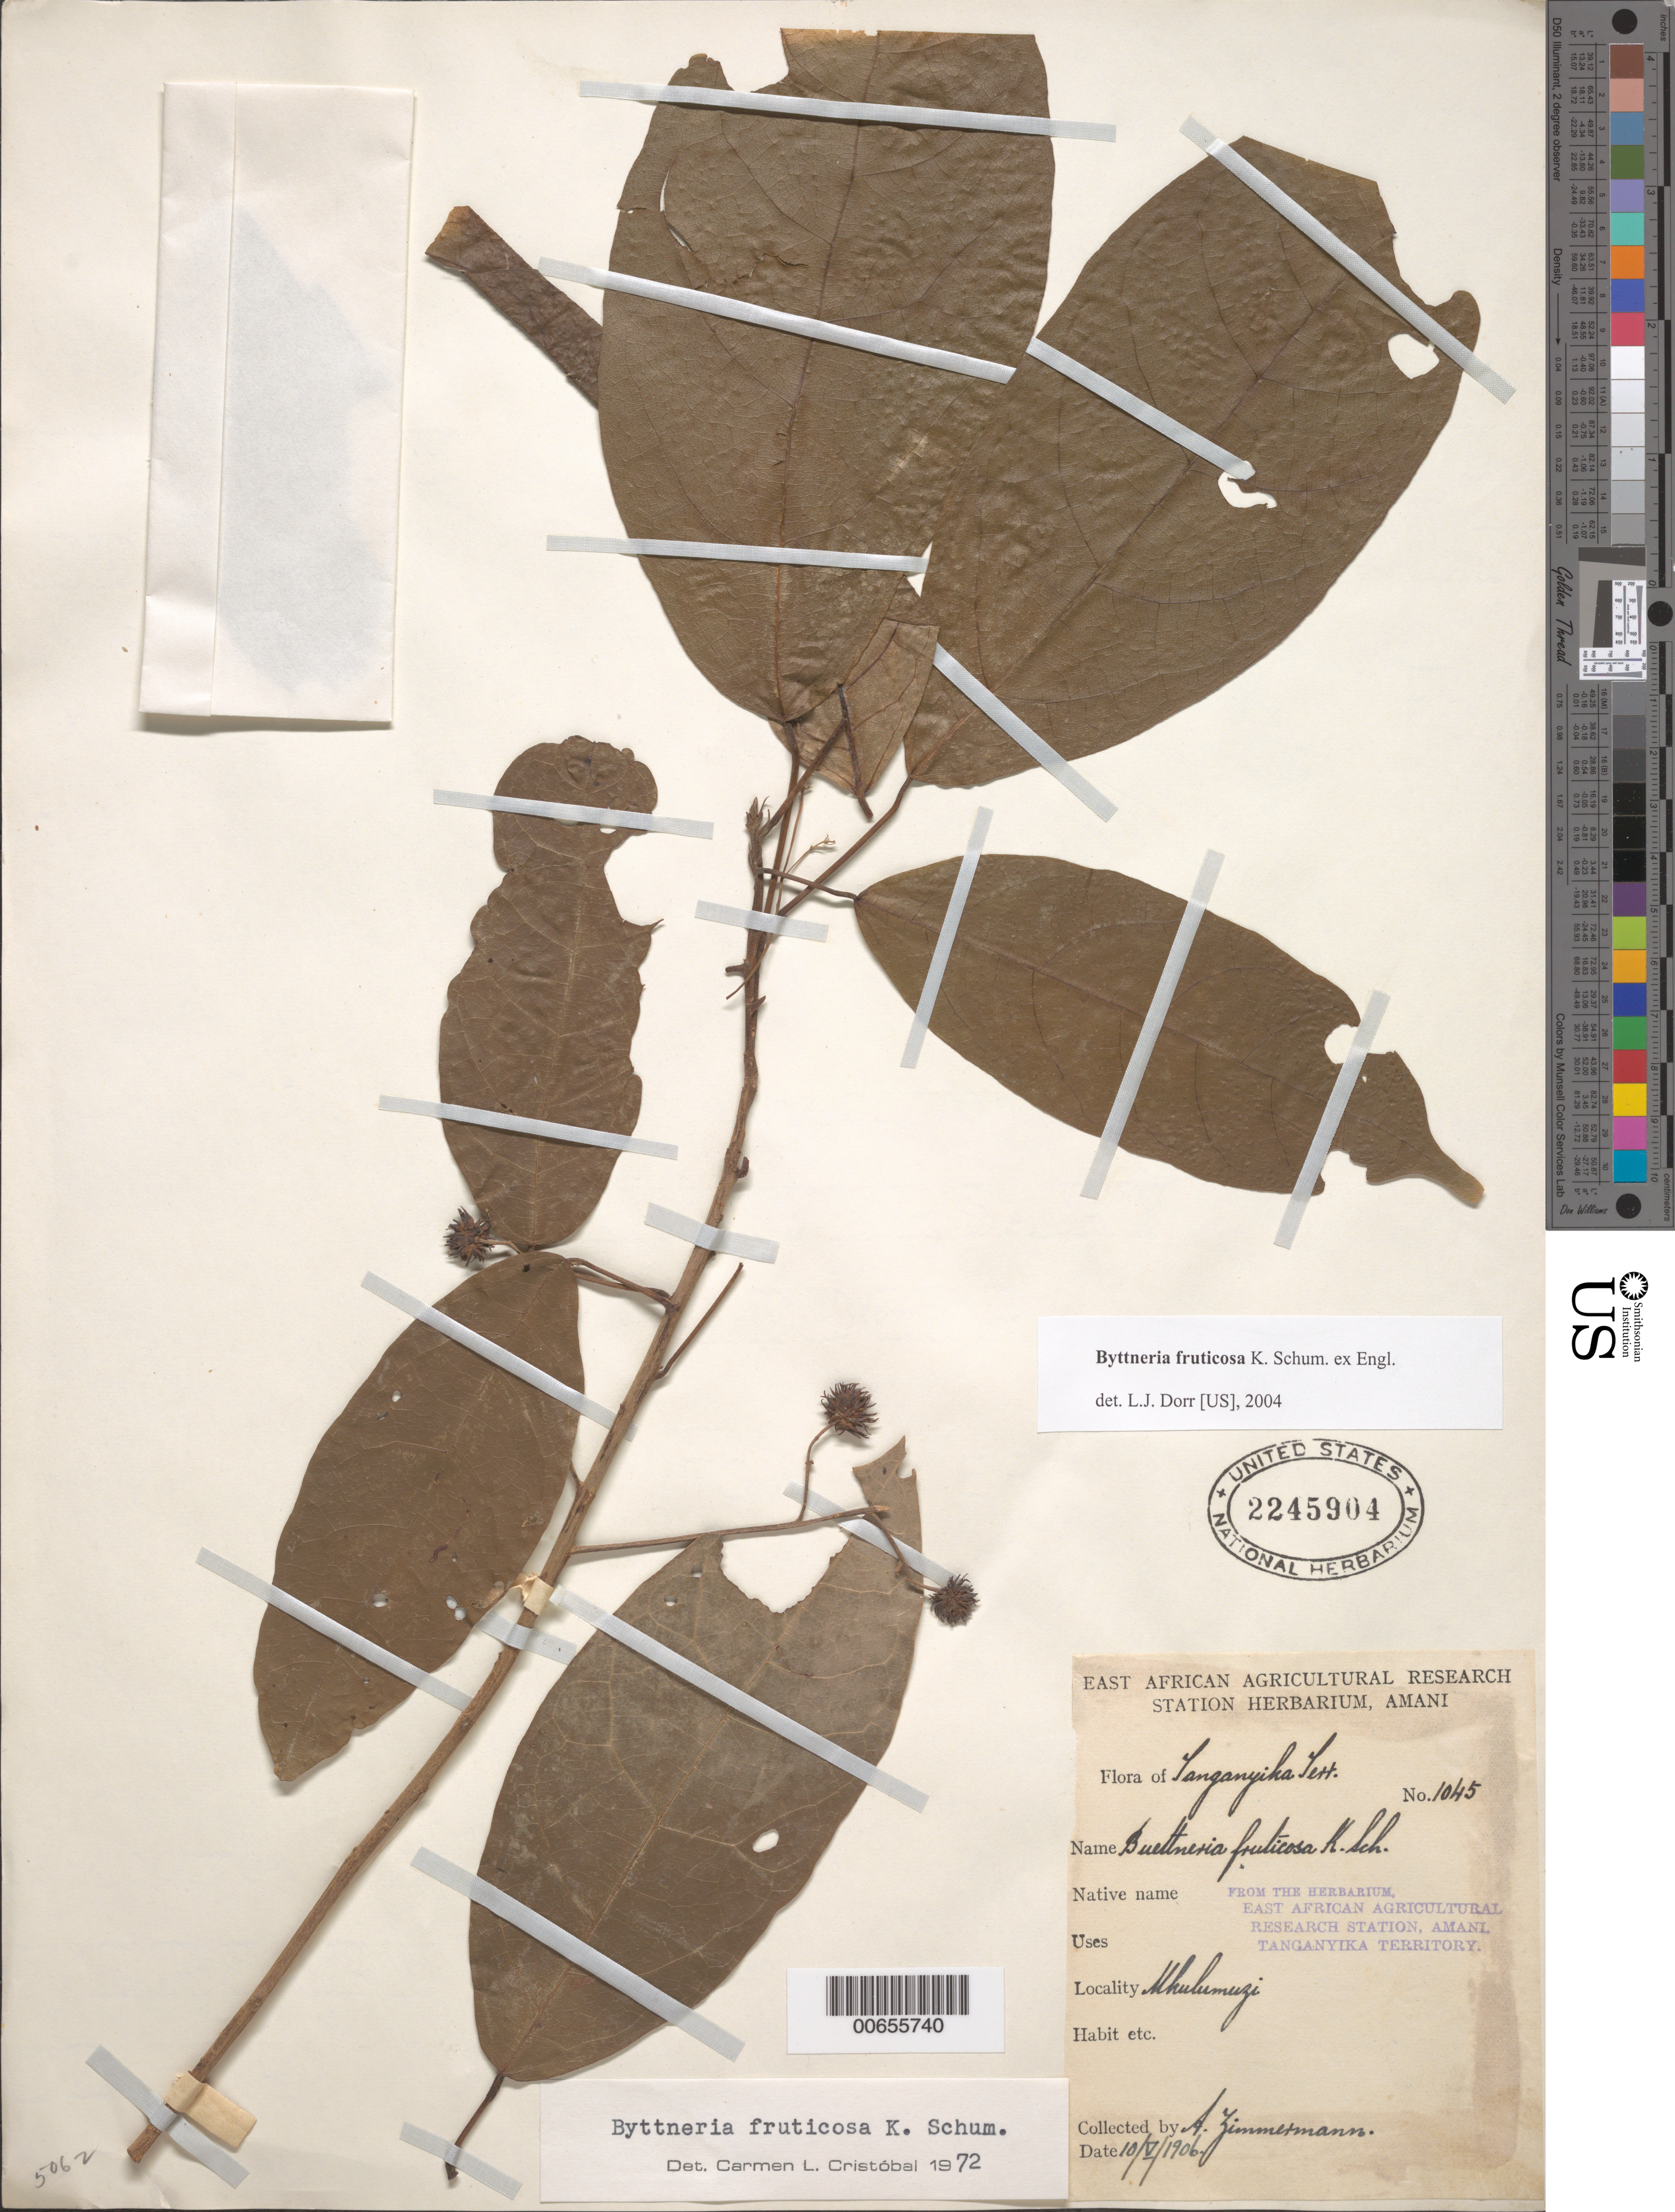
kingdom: Plantae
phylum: Tracheophyta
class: Magnoliopsida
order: Malvales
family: Malvaceae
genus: Byttneria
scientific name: Byttneria fruticosa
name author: K. Schum.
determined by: Cristóbal, C. L.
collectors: A. Zimmermann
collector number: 1045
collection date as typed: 10 May 1906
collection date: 1906-05-10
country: Tanzania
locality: Mhulumuzi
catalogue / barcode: US 2245904